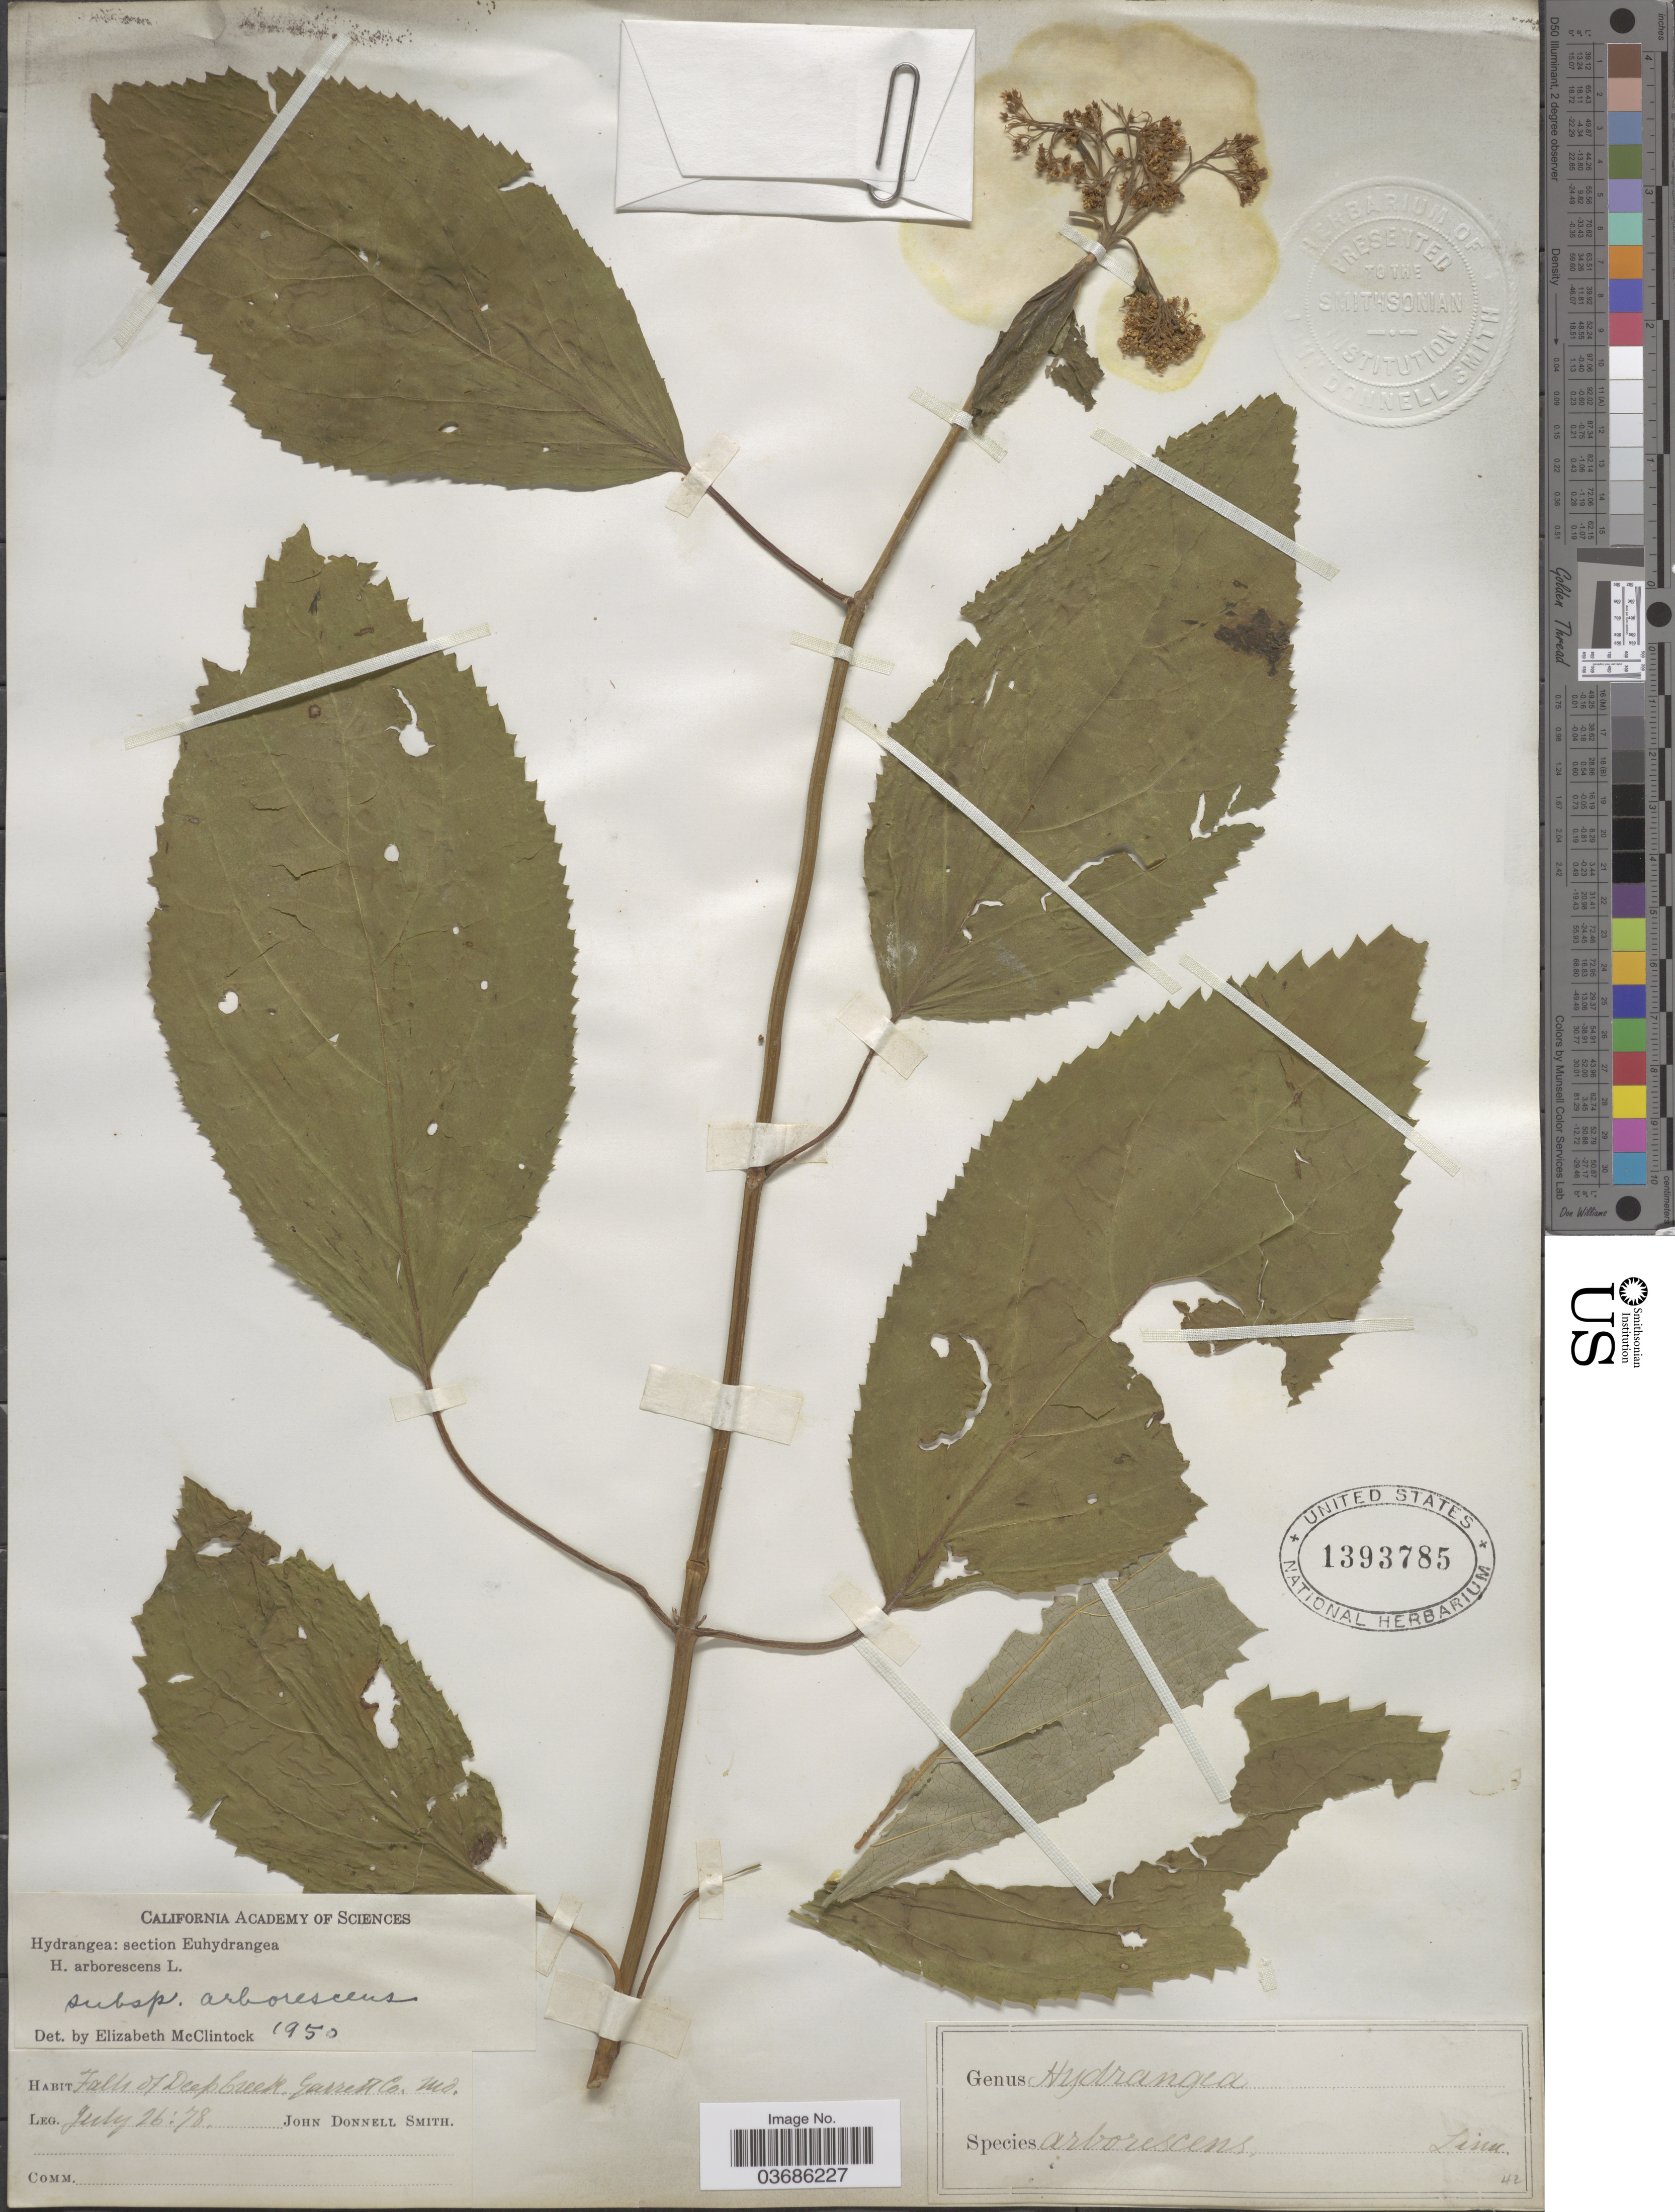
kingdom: Plantae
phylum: Tracheophyta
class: Magnoliopsida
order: Cornales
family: Hydrangeaceae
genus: Hydrangea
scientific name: Hydrangea arborescens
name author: L.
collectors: J. Donnell Smith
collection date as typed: Transcribed d/m/y: 26/7/78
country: United States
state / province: Maryland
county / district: Garrett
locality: Falls of Deep Creek, Garrett Co.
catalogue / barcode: US 1393785